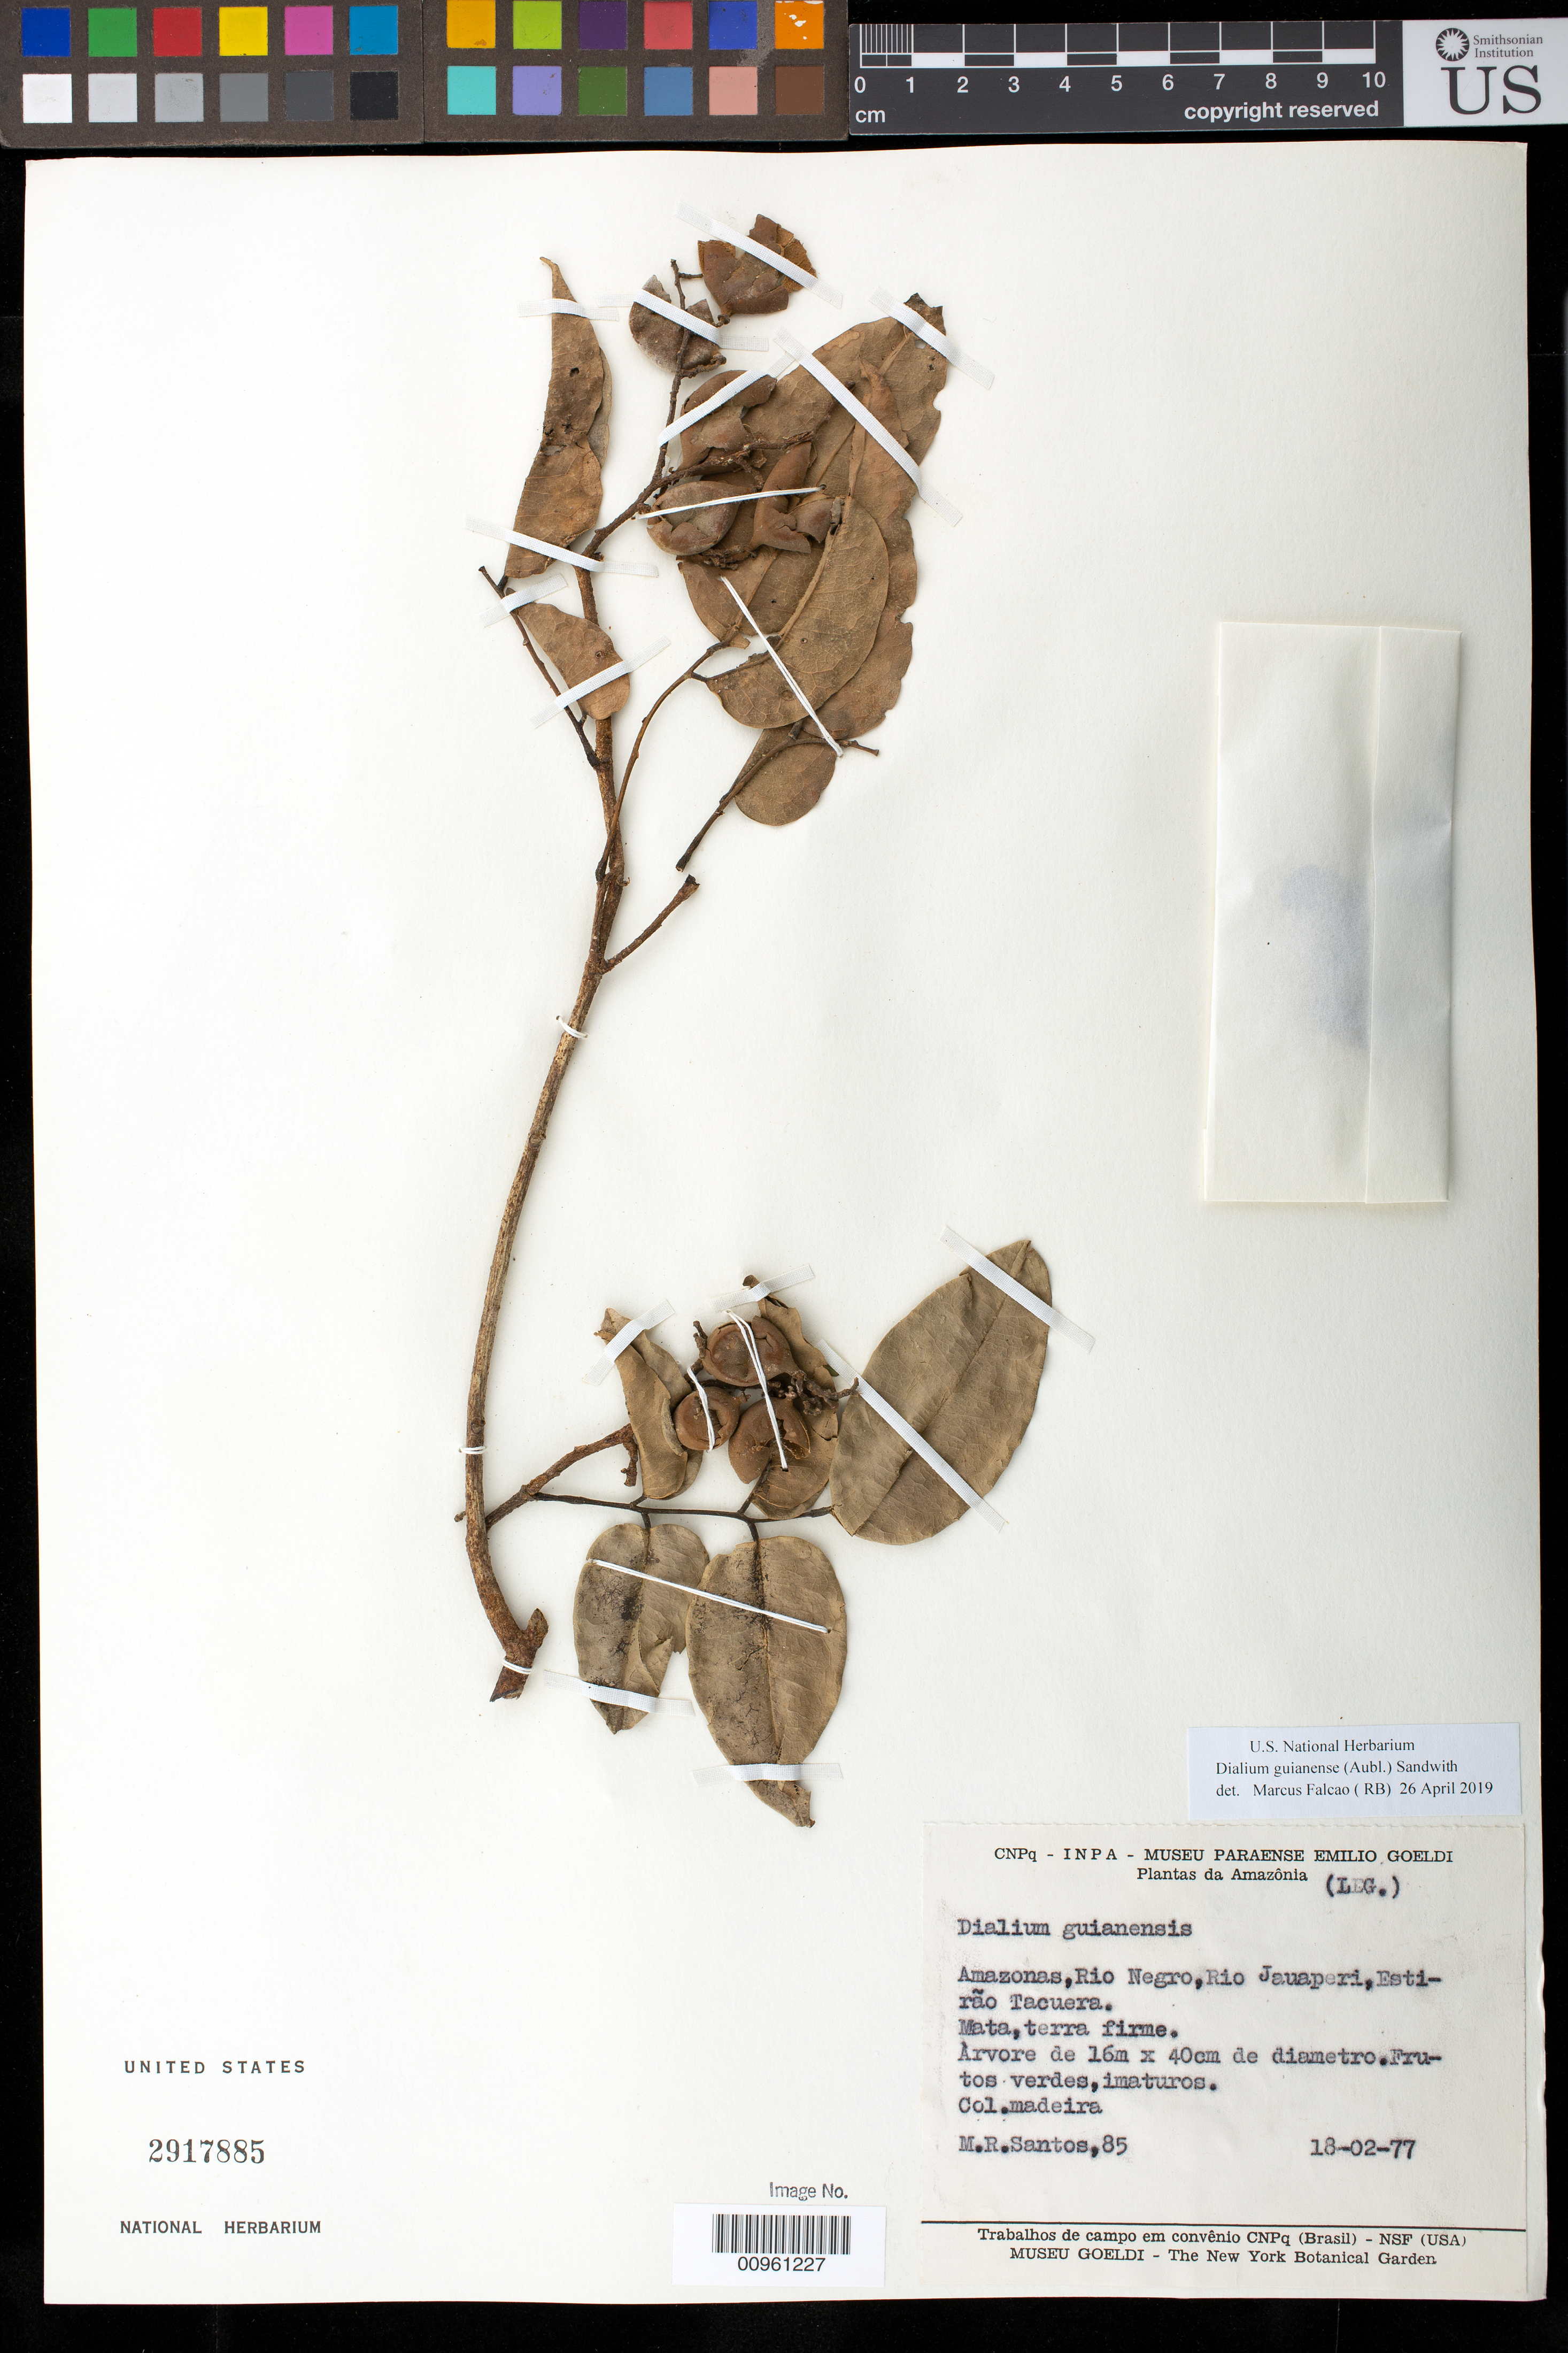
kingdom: Plantae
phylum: Tracheophyta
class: Magnoliopsida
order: Fabales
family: Fabaceae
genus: Dialium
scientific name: Dialium guianense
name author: (Aubl.) Sandwith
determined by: Falcão, Marcus J.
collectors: M. R. Santos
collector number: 85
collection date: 1977-02-18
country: Brazil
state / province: Amazônas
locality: Rio Negro, Rio Jauaperi, Estirao Tacuera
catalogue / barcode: US 2917885